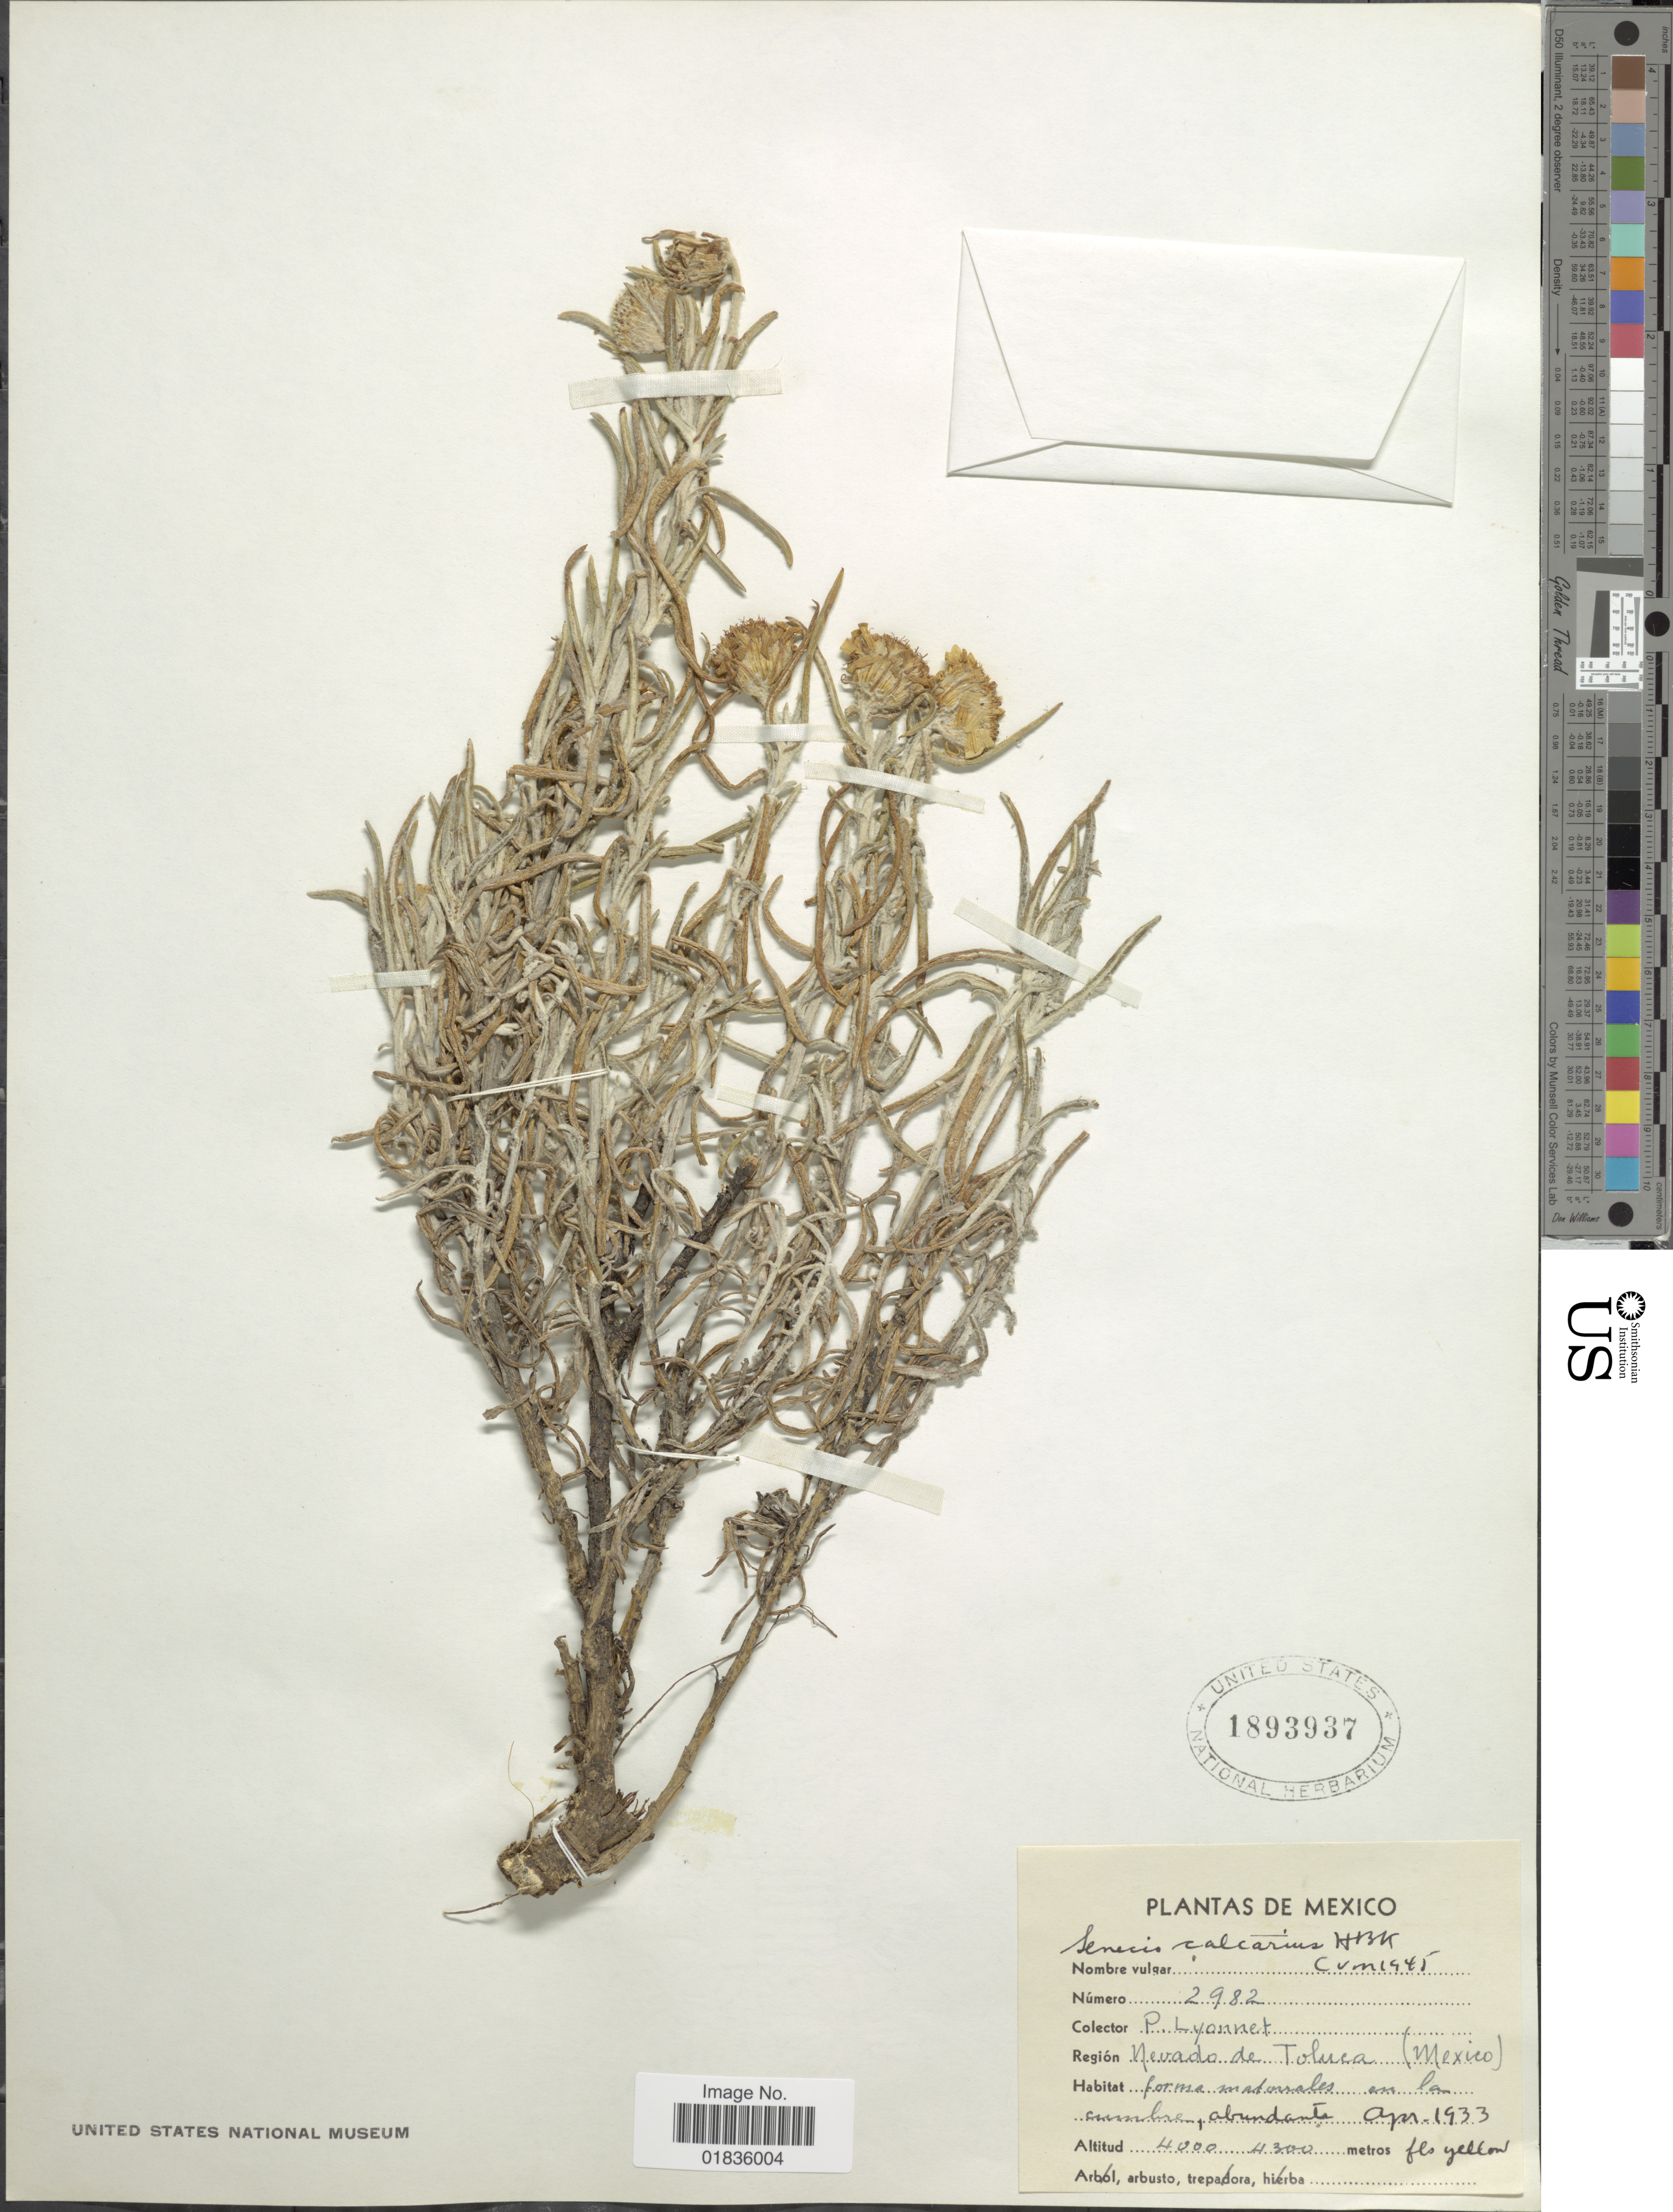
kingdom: Plantae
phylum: Tracheophyta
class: Magnoliopsida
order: Asterales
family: Asteraceae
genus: Senecio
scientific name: Senecio mairetianus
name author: DC.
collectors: P. Lyonnet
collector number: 2982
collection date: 1933-03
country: Mexico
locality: Nevado de Toluca (Mexico).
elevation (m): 4000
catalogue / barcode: US 1893937